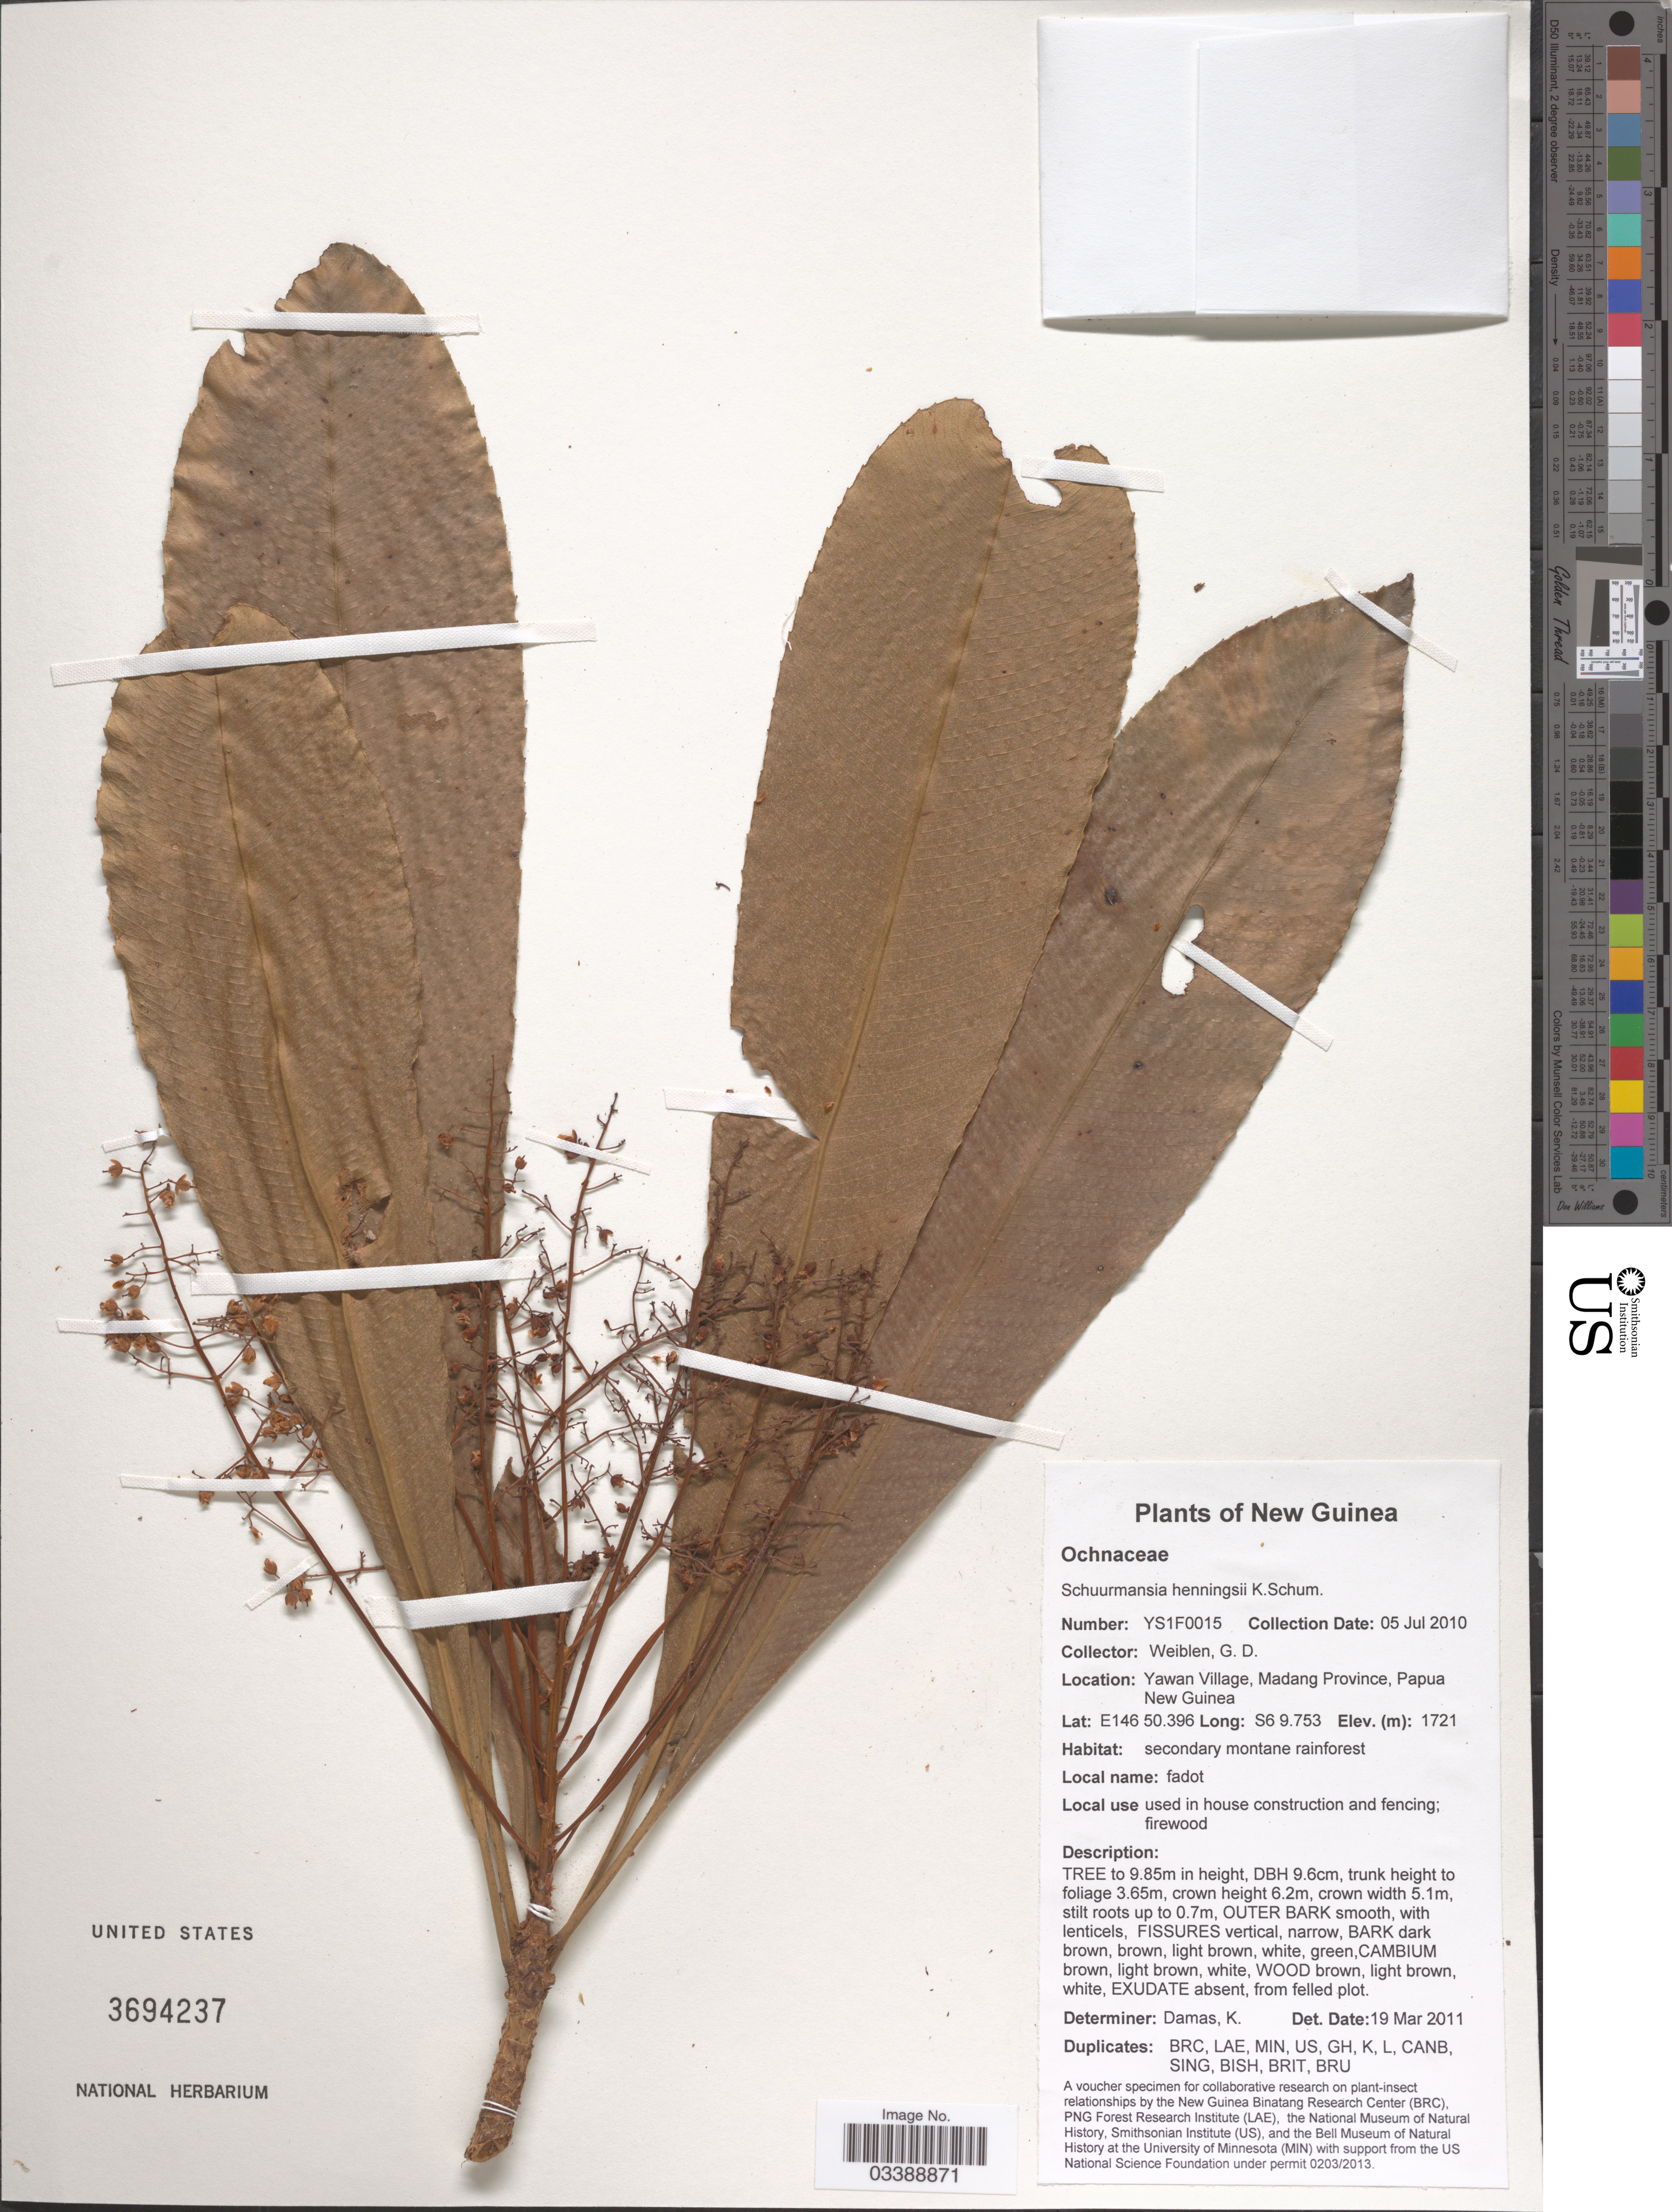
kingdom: Plantae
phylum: Tracheophyta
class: Magnoliopsida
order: Malpighiales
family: Ochnaceae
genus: Schuurmansia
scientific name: Schuurmansia henningsii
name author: K. Schum.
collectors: G. D. Weiblen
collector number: YS1F0015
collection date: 2010-07-05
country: Papua New Guinea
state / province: Madang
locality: New Guinea. Yawan Village.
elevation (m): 1721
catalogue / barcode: US 3694237